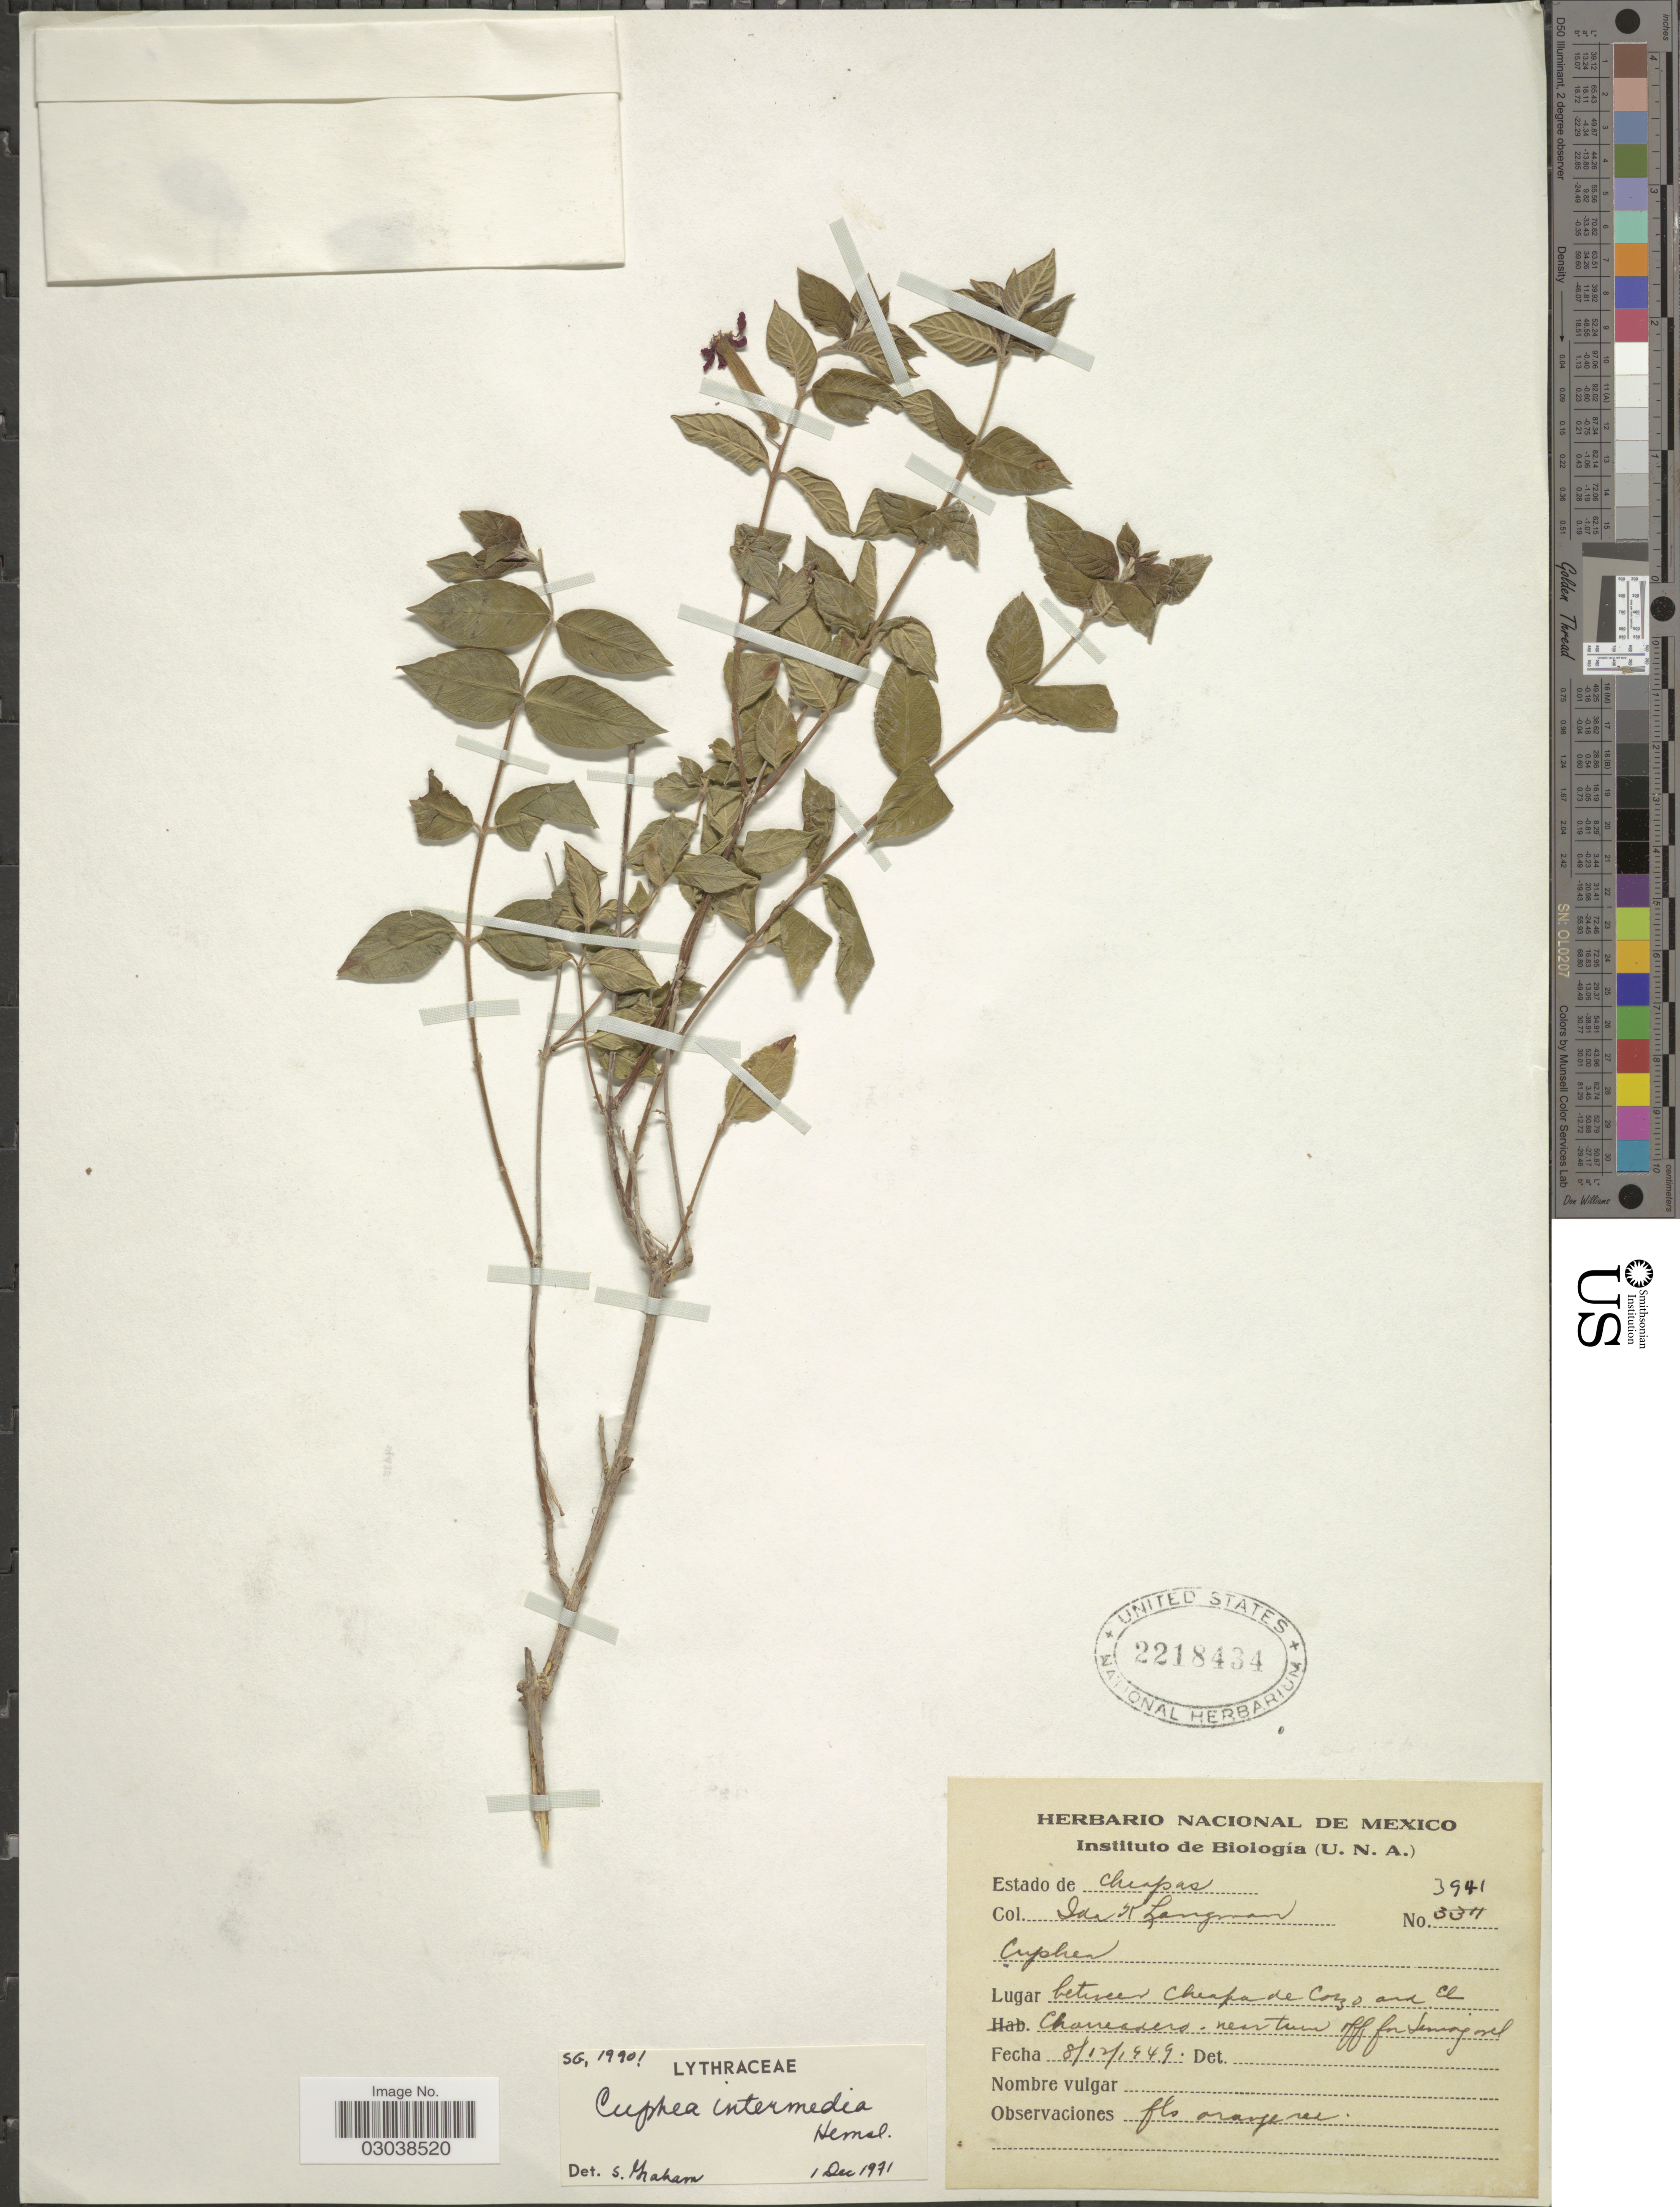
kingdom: Plantae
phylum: Tracheophyta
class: Magnoliopsida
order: Myrtales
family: Lythraceae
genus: Cuphea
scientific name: Cuphea intermedia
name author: Hemsl.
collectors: I. K. Langman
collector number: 3941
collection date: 1949-12-08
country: Mexico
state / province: Chiapas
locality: Between Chiapa de Corzo and El Chorreadero, near turn off for Simojovel.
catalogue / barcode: US 2218434